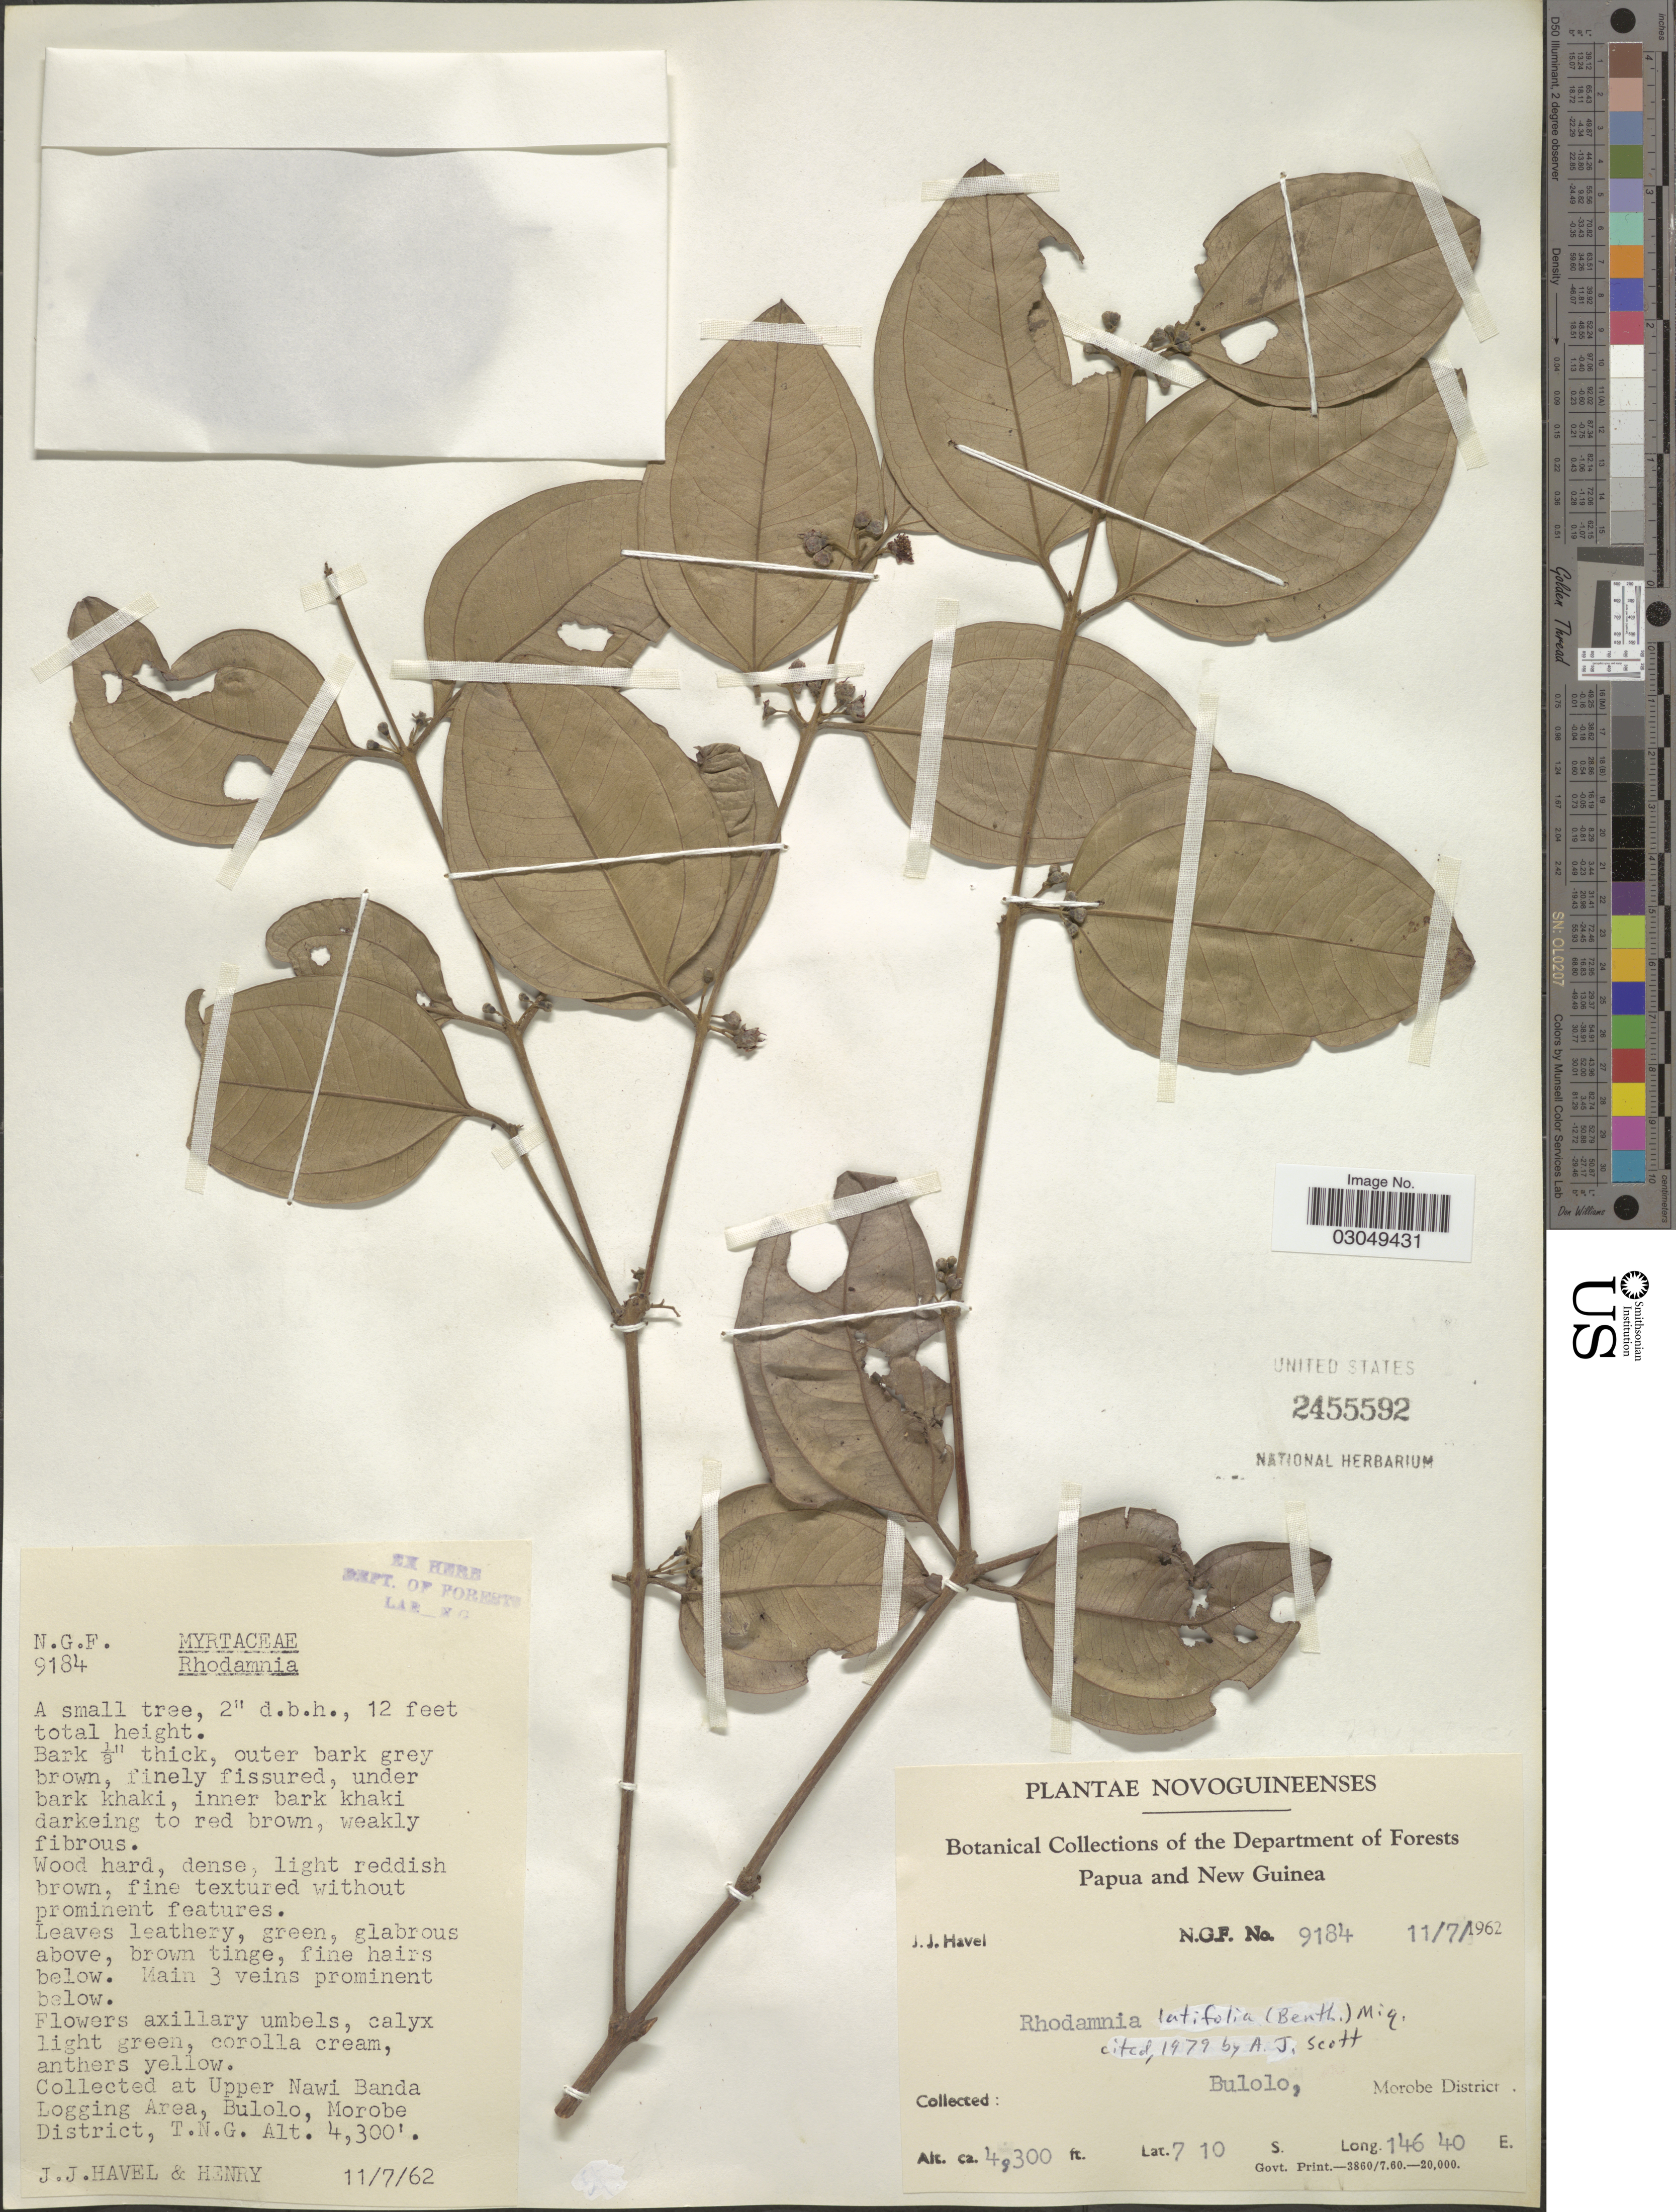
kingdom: Plantae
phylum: Tracheophyta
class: Magnoliopsida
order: Myrtales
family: Myrtaceae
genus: Rhodamnia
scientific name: Rhodamnia latifolia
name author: (Benth.) Miq.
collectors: J. Havel & -. Henry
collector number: NGF9184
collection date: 1962-07-11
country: Papua New Guinea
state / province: Morobe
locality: Novoguineenses, Bulolo, Morobe District. at Upper Nawi Banda, Logging Area, Bulolo,T.N.G.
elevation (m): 1311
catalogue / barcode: US 2455592